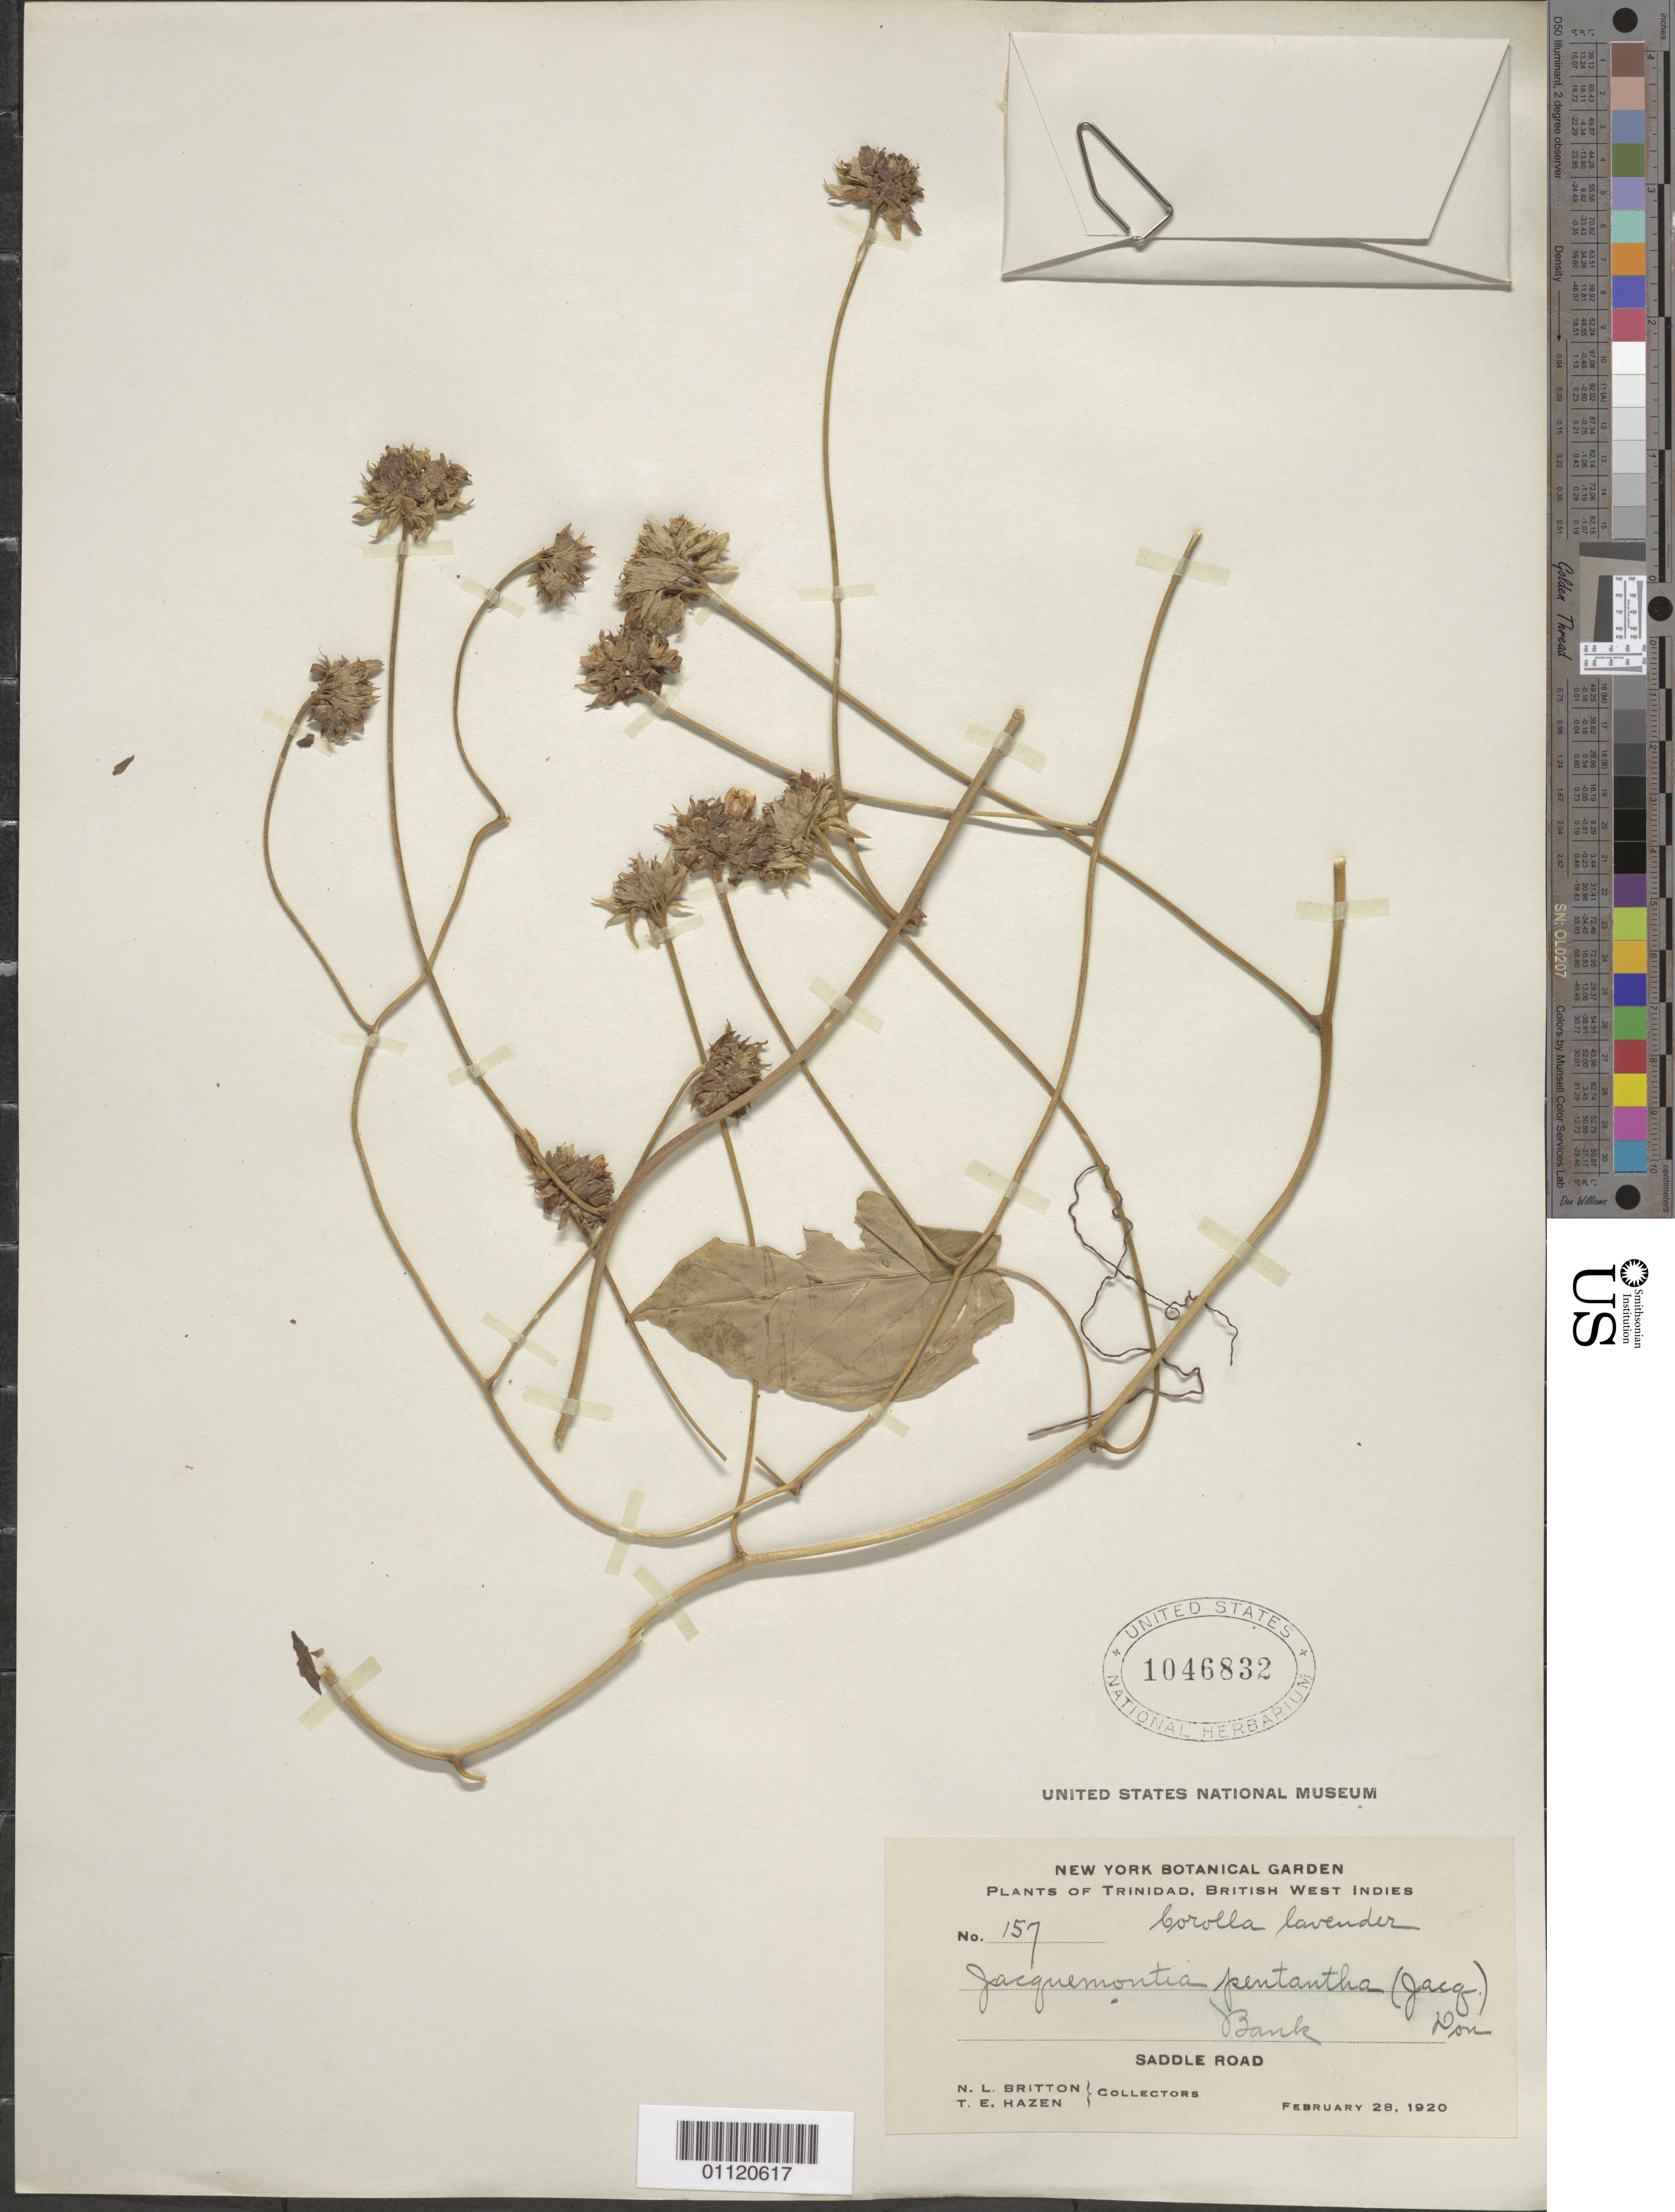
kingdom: Plantae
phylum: Tracheophyta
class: Magnoliopsida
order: Solanales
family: Convolvulaceae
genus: Jacquemontia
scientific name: Jacquemontia pentanthos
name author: (Jacq.) G. Don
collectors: N. Britton & T. E. Hazen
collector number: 157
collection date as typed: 28 Feb 1920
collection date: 1920-02-28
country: Trinidad and Tobago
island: Trinidad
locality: Saddle Road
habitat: bank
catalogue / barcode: US 1046832